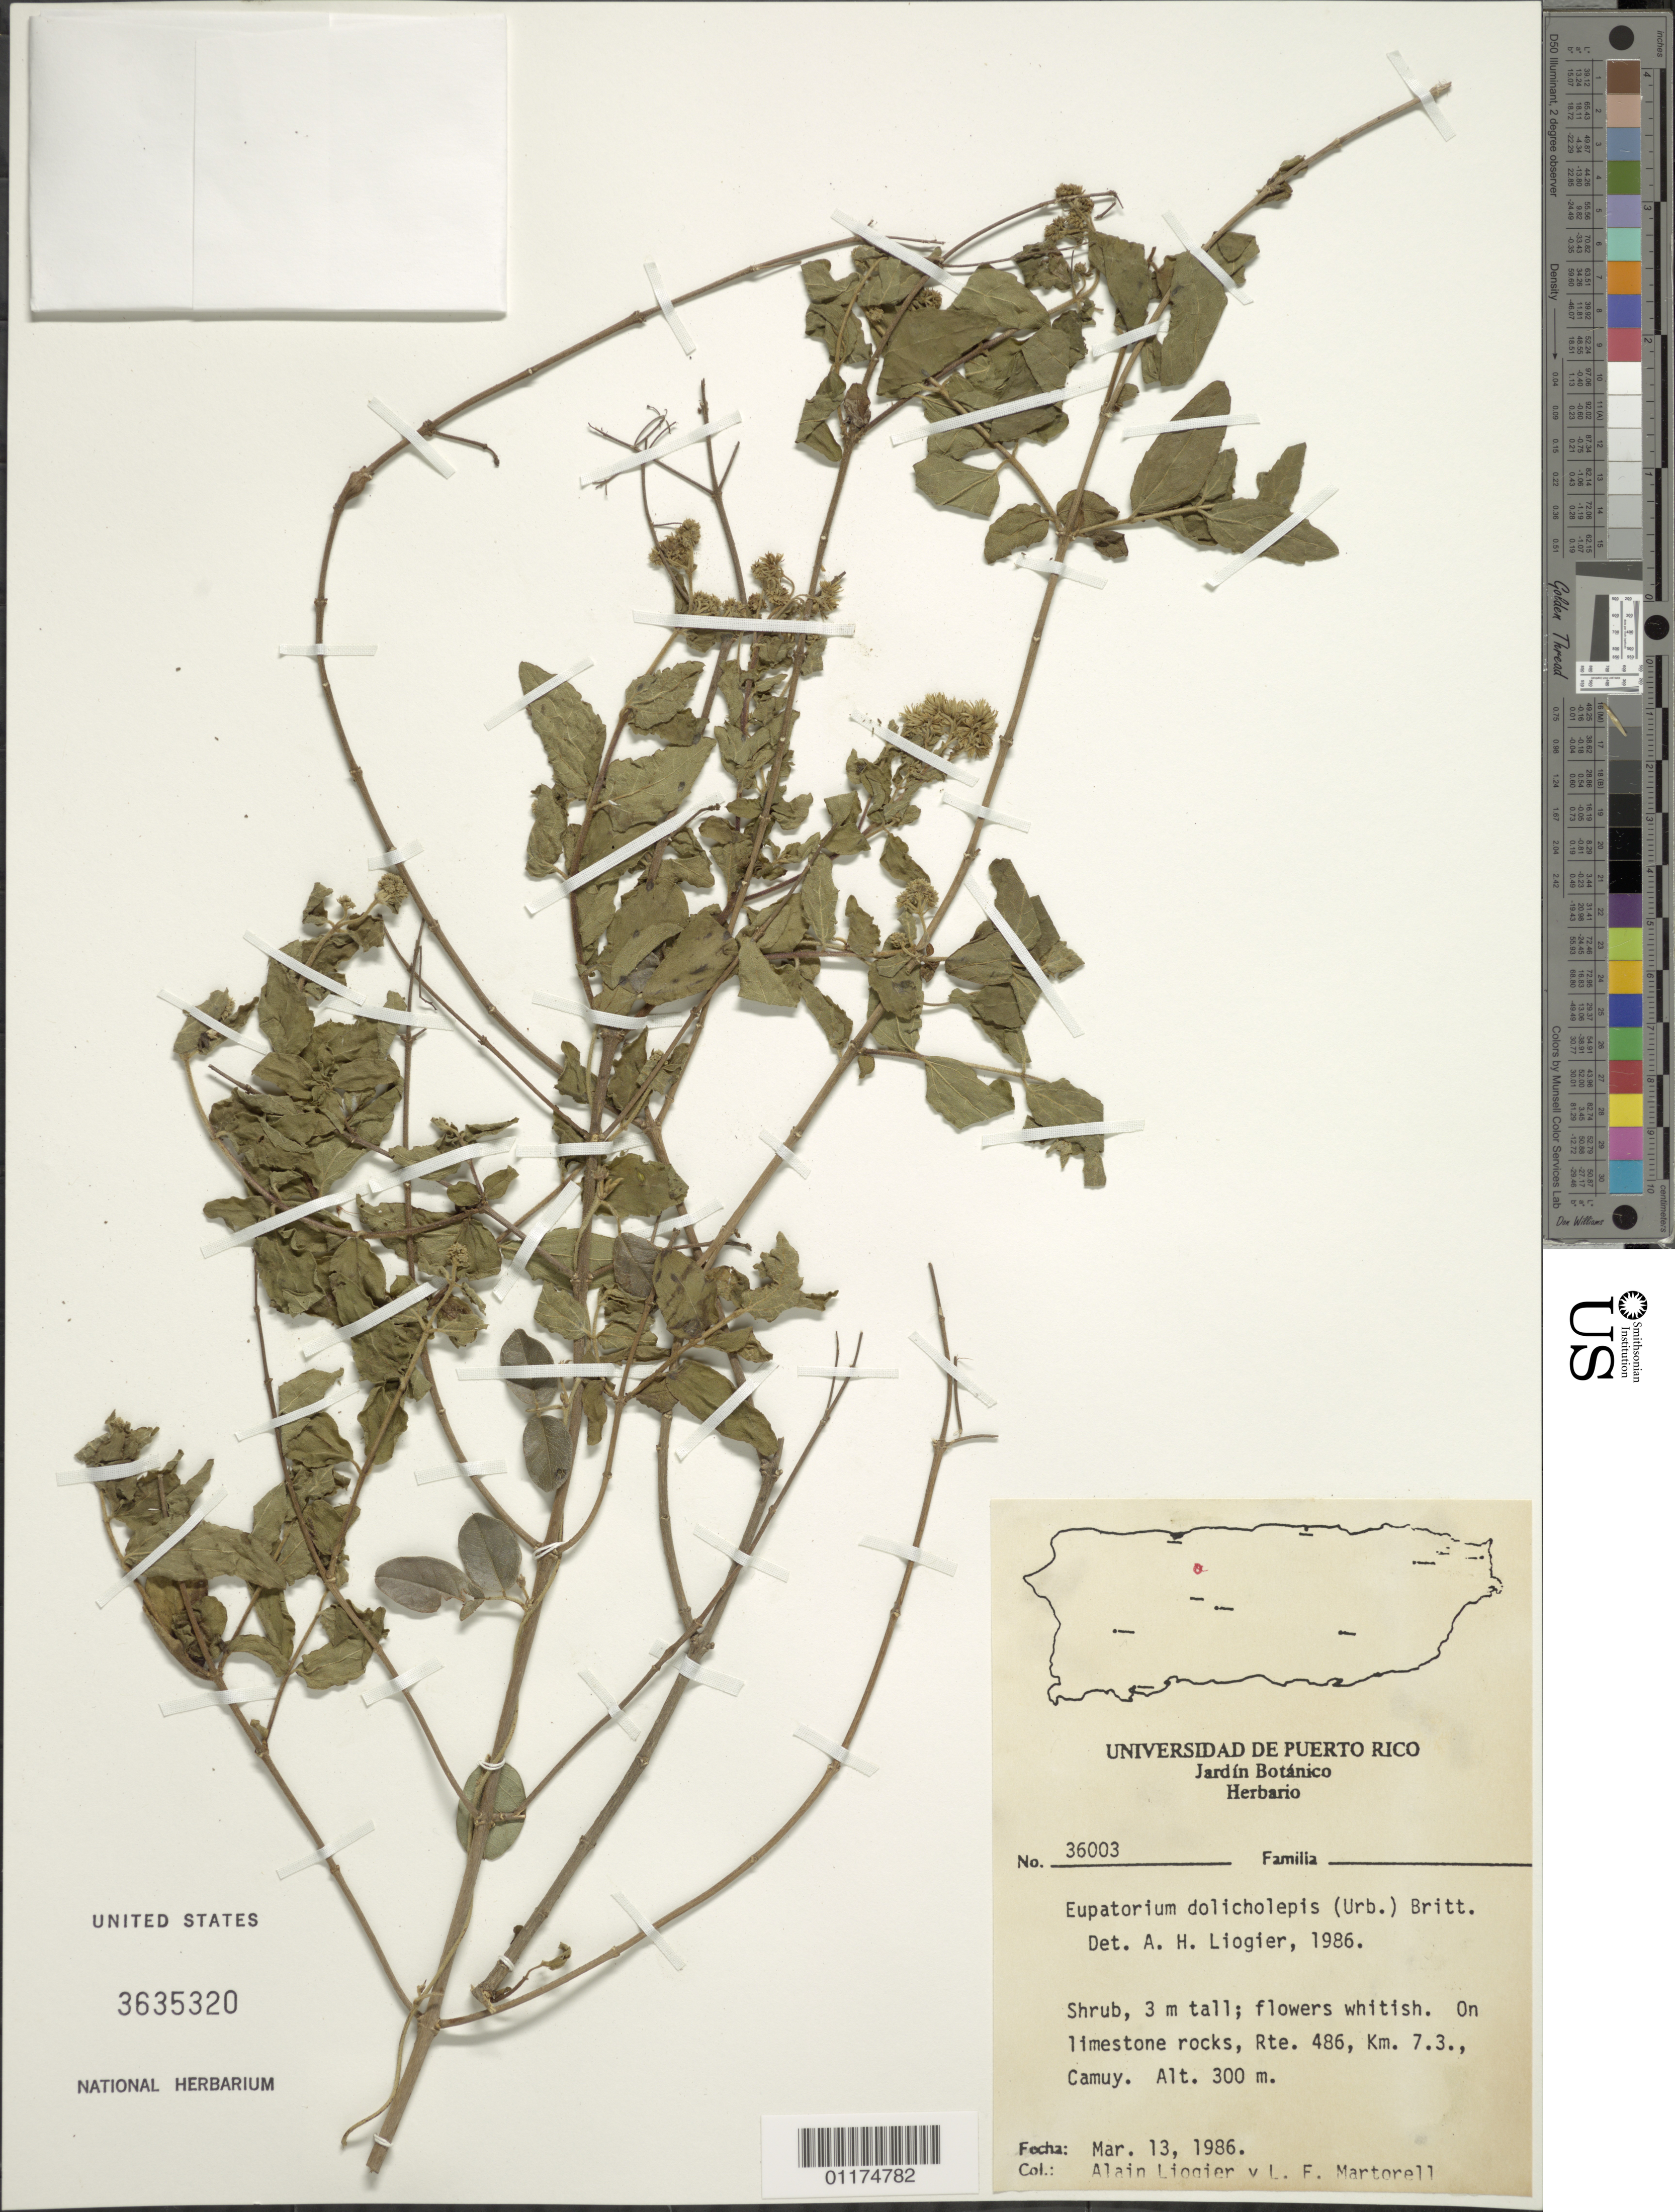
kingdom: Plantae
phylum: Tracheophyta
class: Magnoliopsida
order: Asterales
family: Asteraceae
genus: Koanophyllon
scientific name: Koanophyllon dolicholepis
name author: (B.L. Rob.) R.M. King & H. Rob.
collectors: A. H. Liogier & L. Martorell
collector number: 36003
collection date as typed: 13 Mar 1986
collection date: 1986-03-13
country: Puerto Rico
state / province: Camuy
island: Puerto Rico I.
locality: On limestone rocks, Rte. 486, Km. 7.3., Camuy.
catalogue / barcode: US 3635320